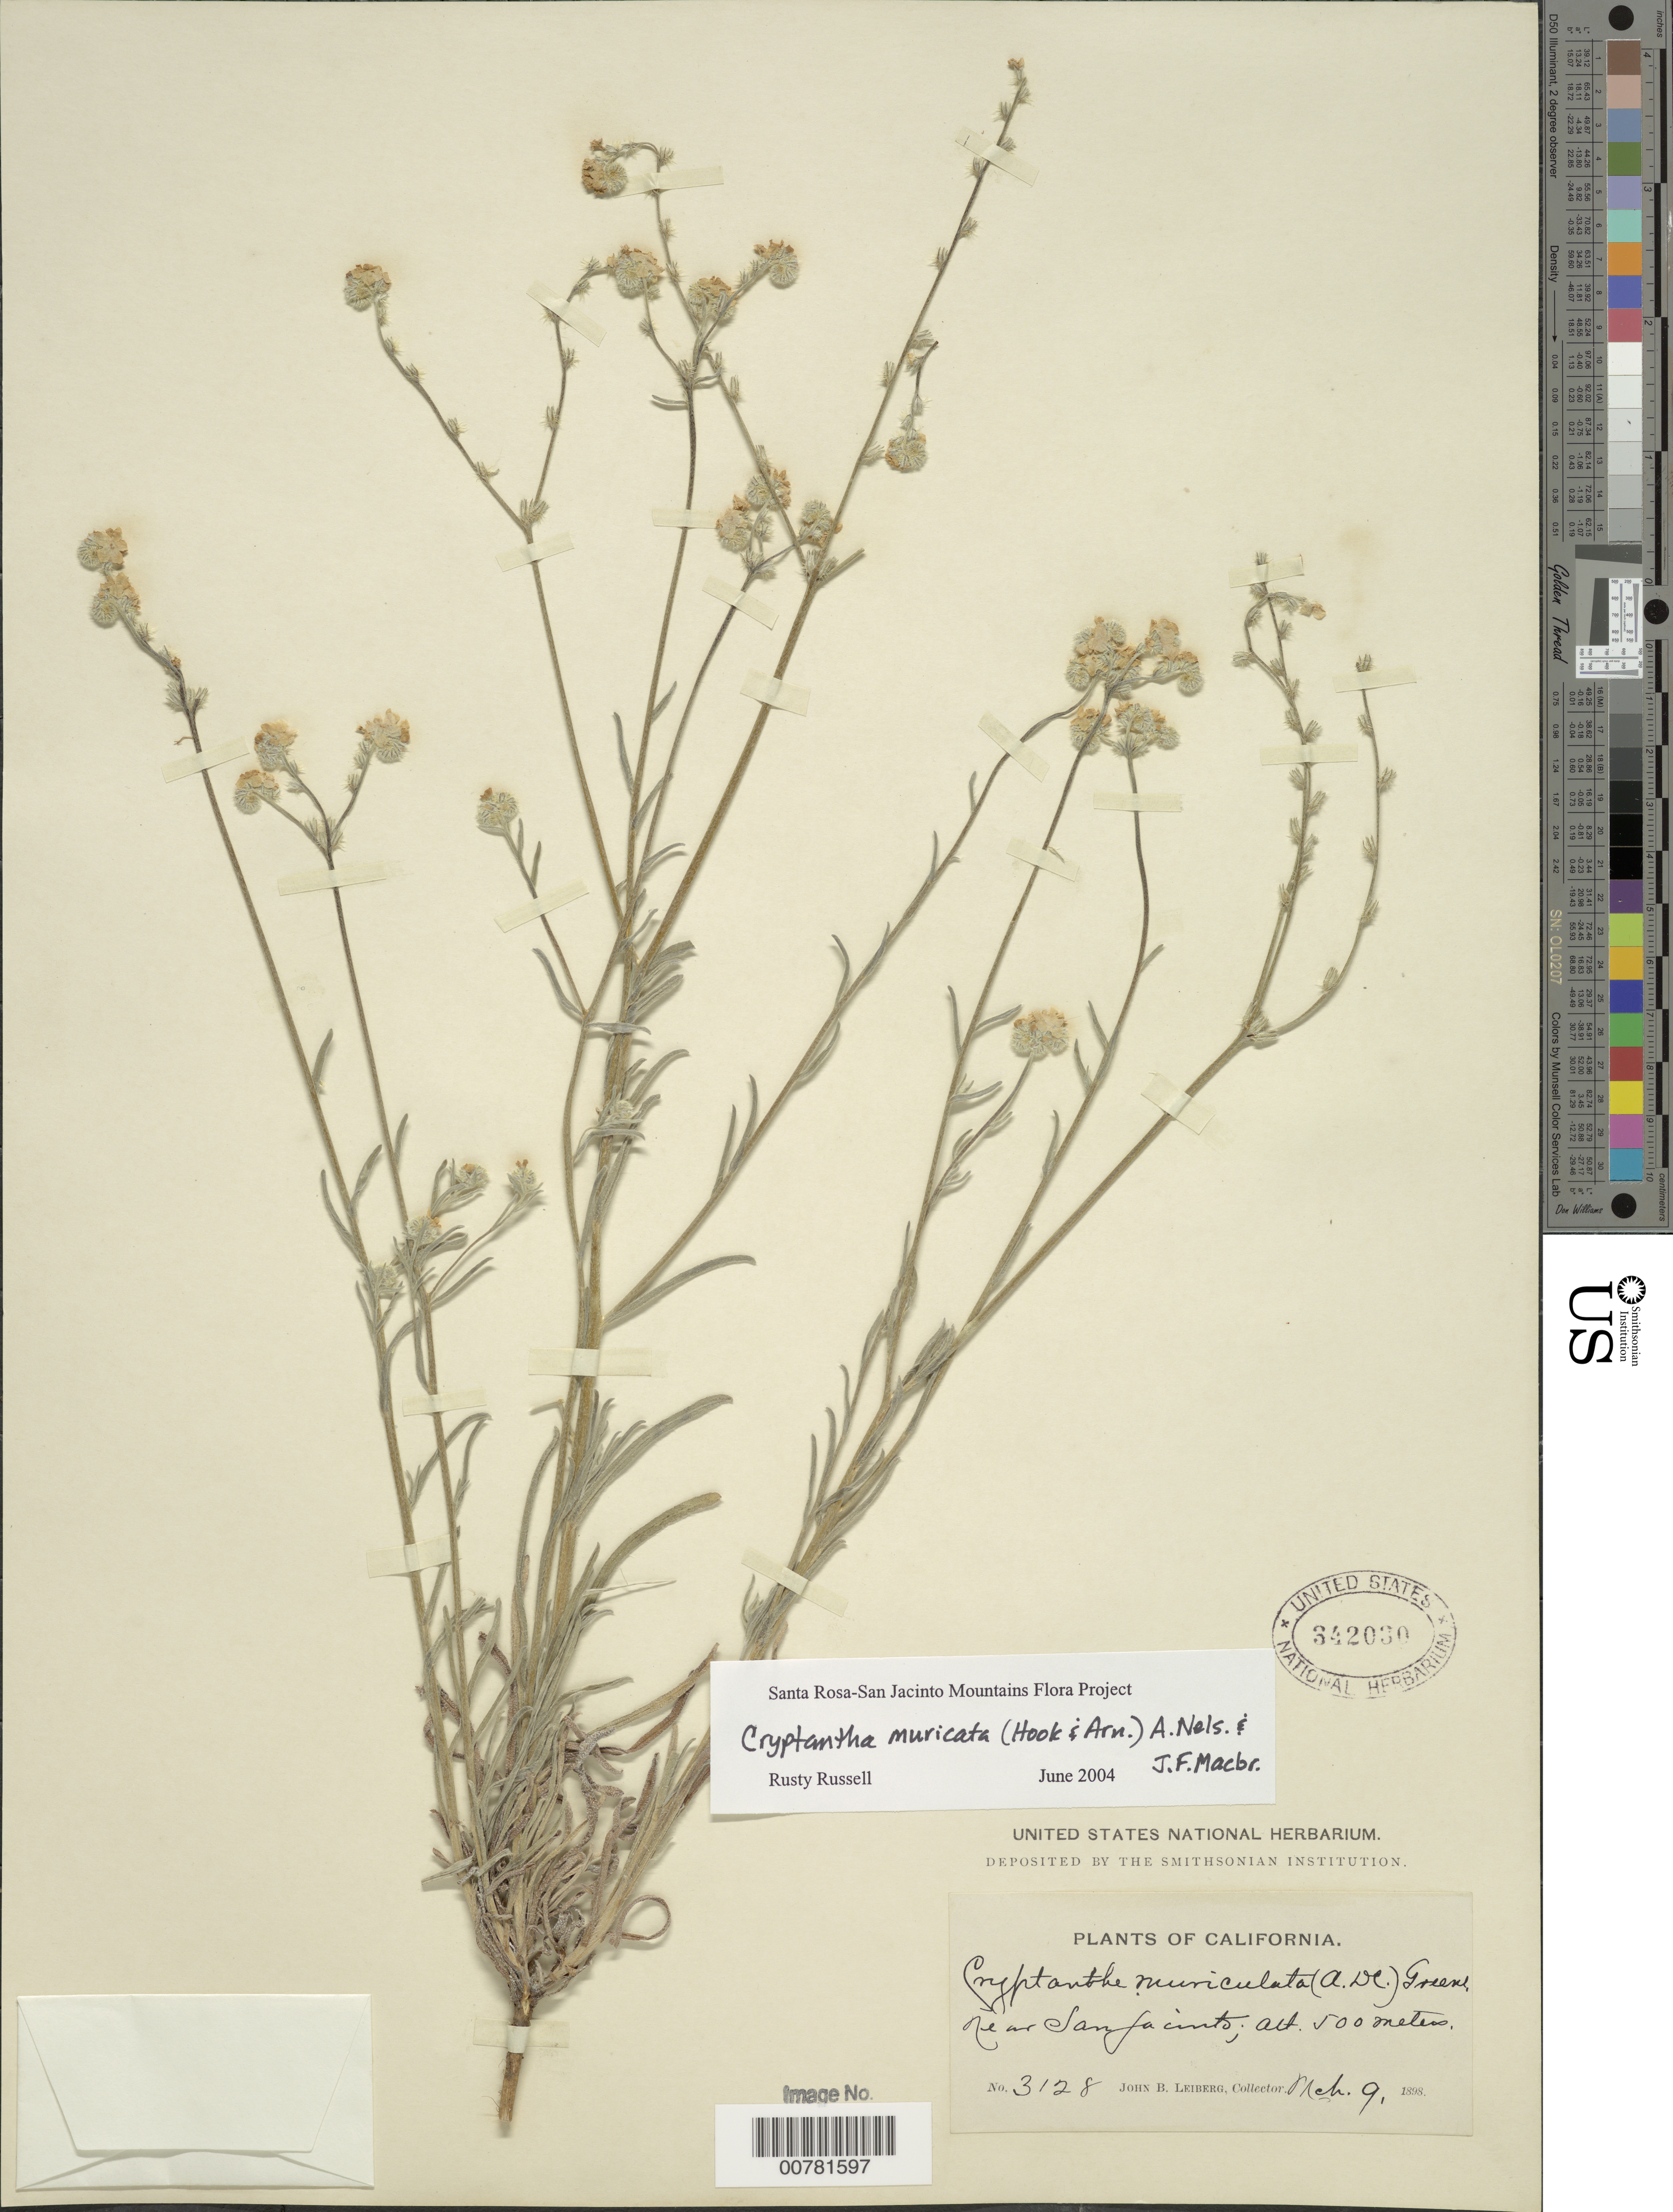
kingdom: Plantae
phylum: Tracheophyta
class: Magnoliopsida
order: Boraginales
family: Boraginaceae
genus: Cryptantha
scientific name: Cryptantha muricata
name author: (Hook. & Arn.) A. Nelson & J.F. Macbr.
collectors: J. B. Leiberg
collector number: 3128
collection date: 1898-03-09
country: United States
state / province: California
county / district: Riverside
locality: Near San Jacinto.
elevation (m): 500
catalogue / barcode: US 342030